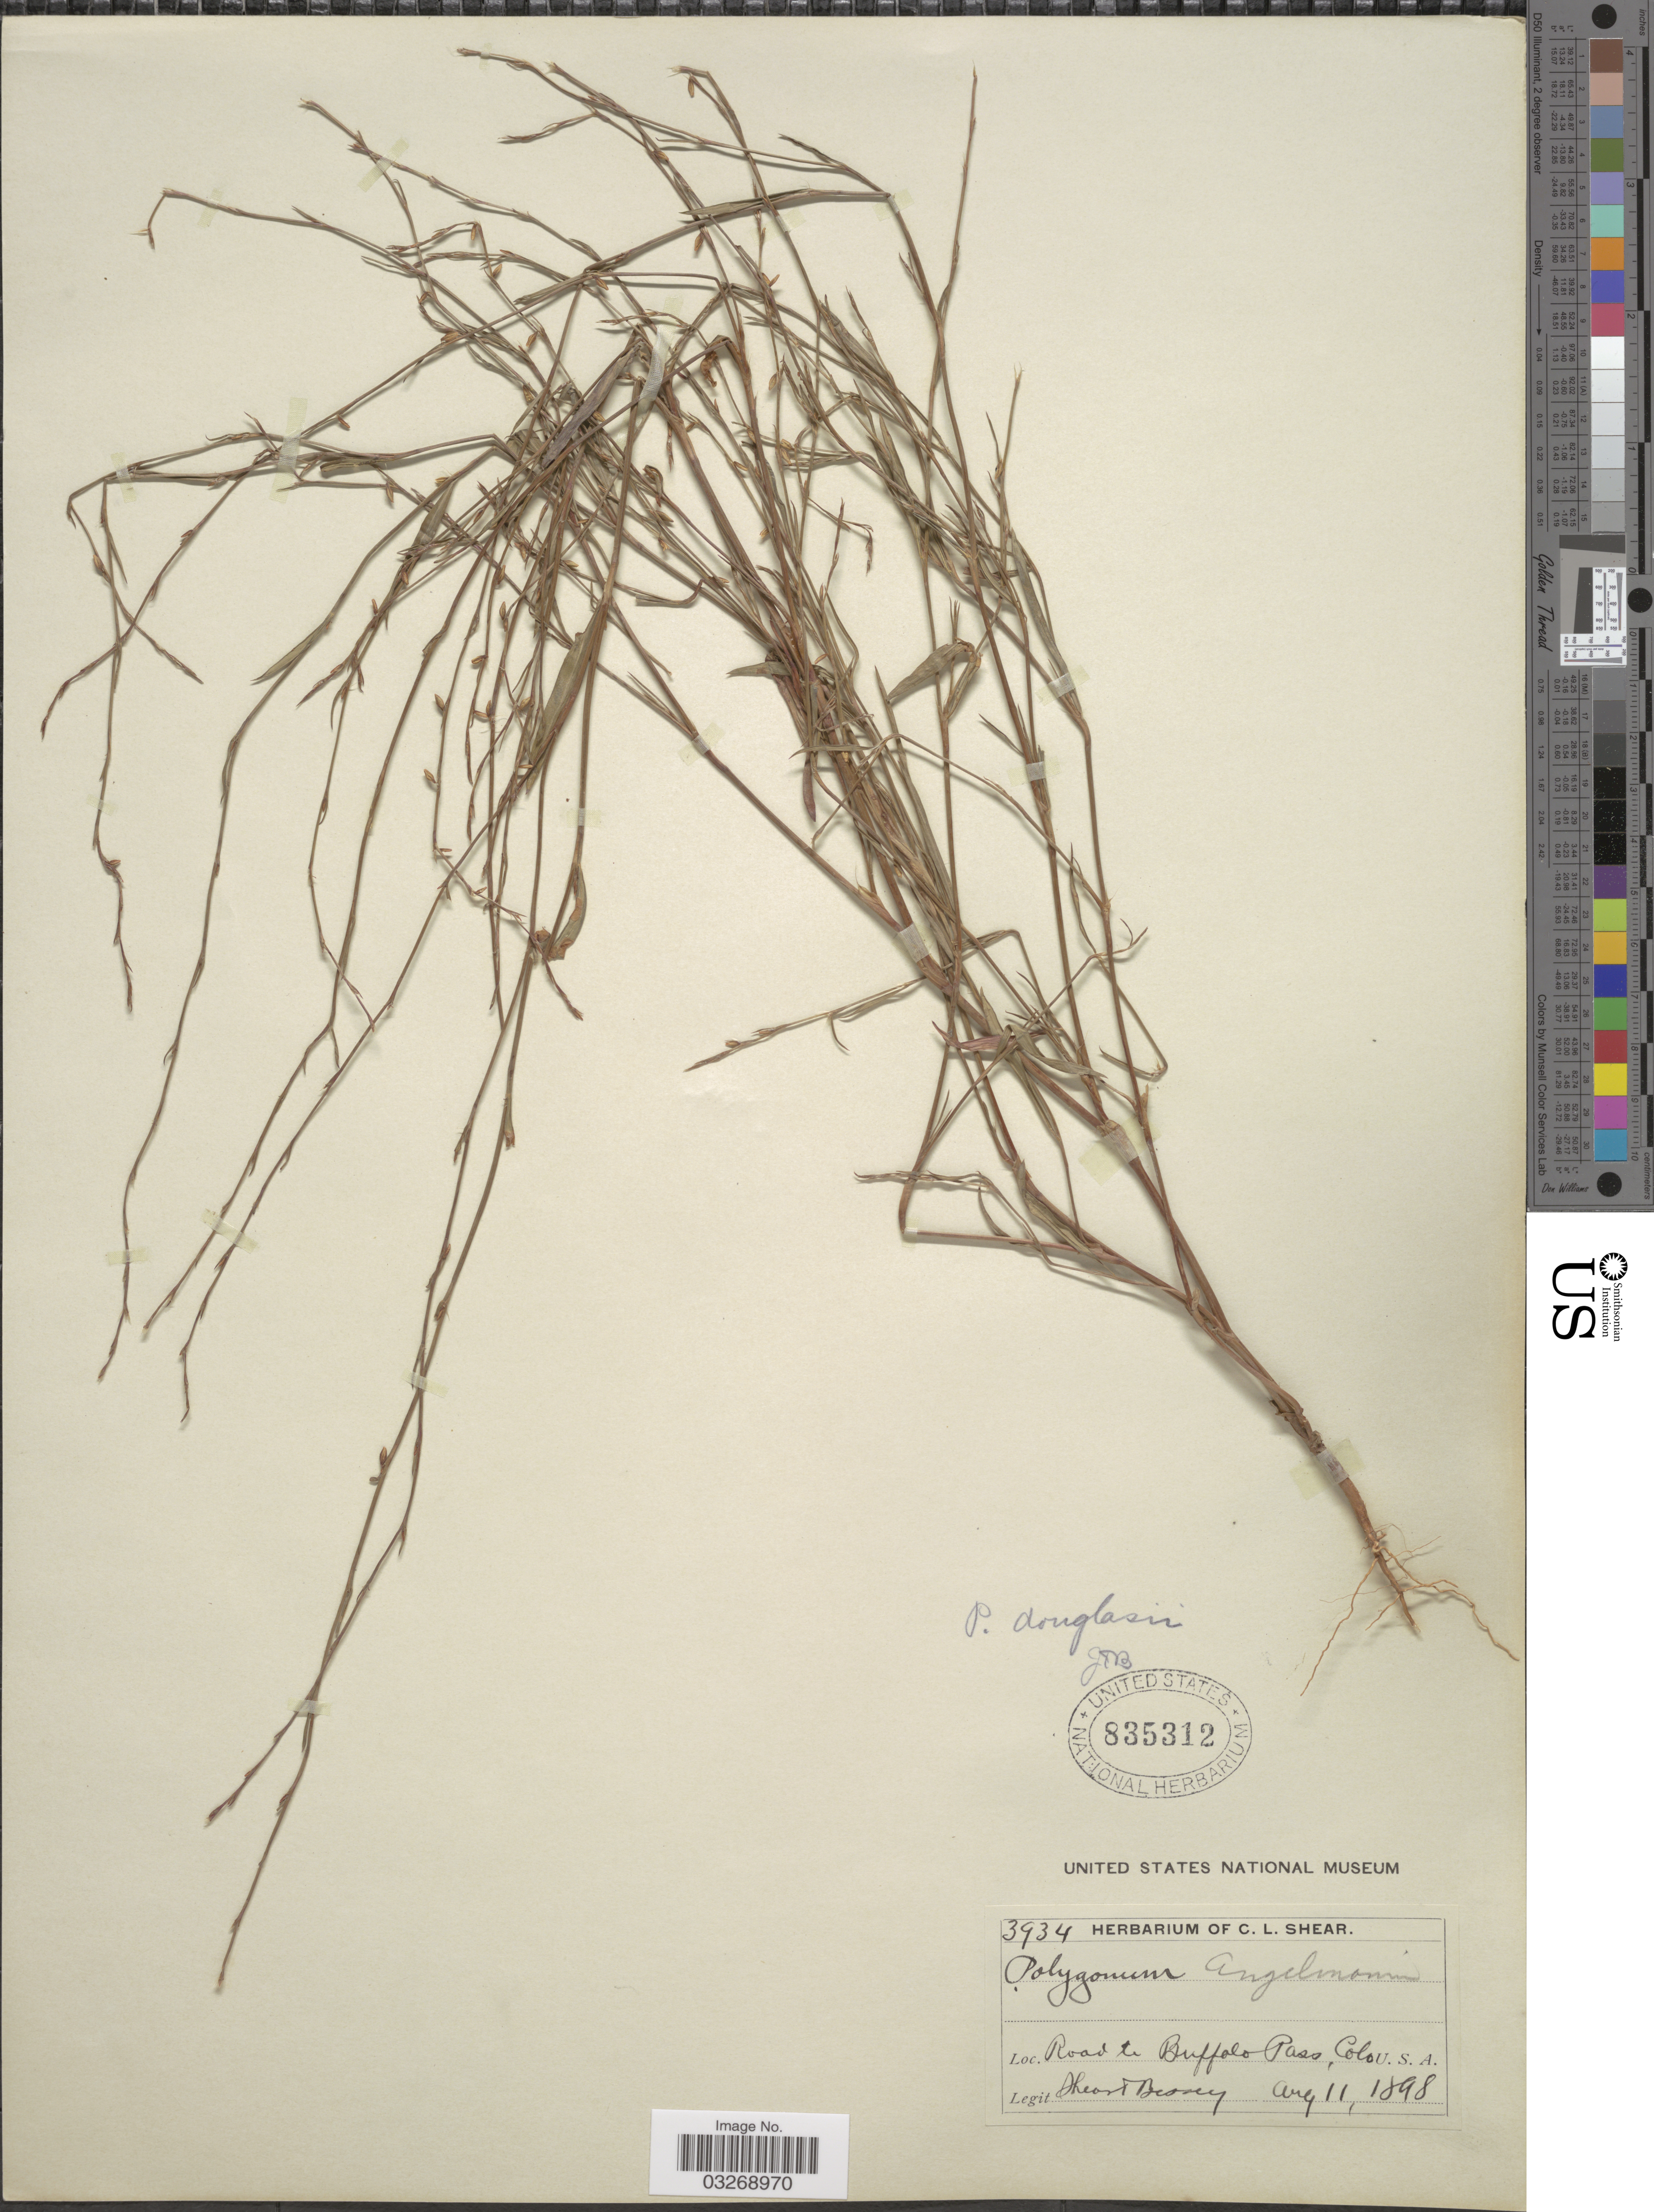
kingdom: Plantae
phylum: Tracheophyta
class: Magnoliopsida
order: Caryophyllales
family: Polygonaceae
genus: Polygonum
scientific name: Polygonum douglasii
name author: Greene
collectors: C. L. Shear & -. Bessey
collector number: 3734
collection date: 1898-08-11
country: United States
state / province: Colorado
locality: Road to Buffalo Pass.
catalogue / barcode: US 835312